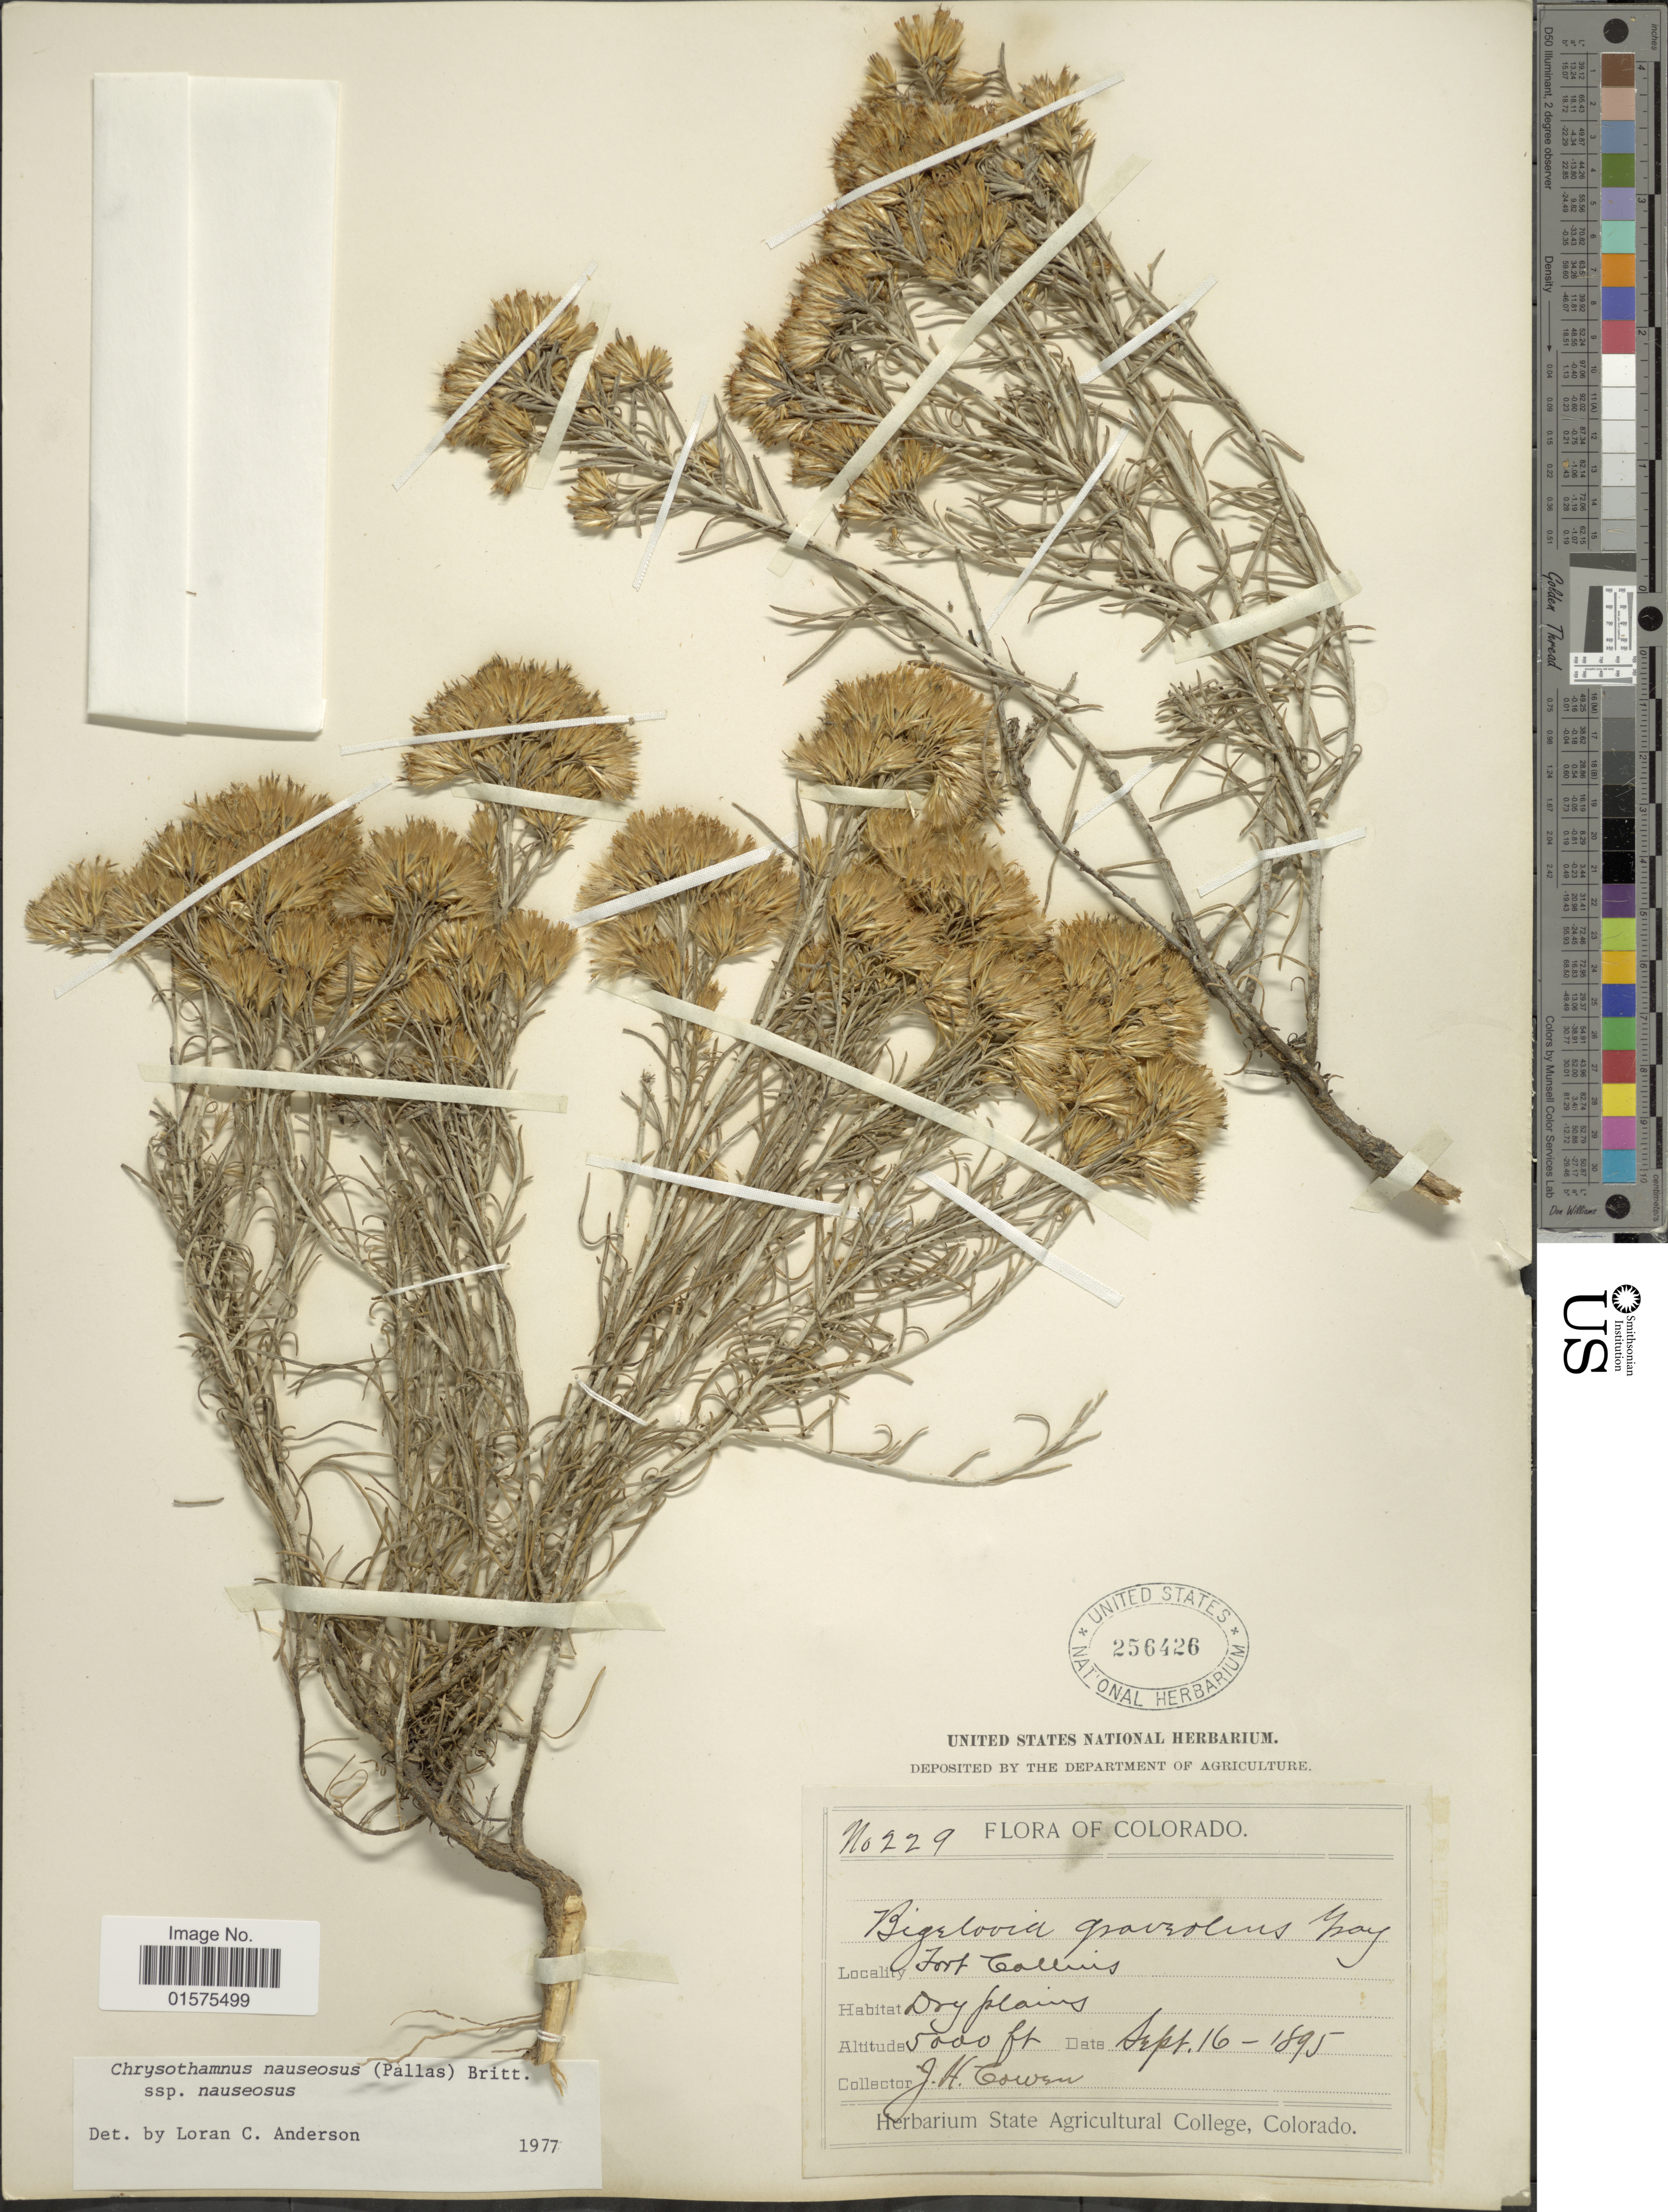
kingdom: Plantae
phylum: Tracheophyta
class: Magnoliopsida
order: Asterales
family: Asteraceae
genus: Ericameria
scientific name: Ericameria nauseosa var. nauseosa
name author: (Pall. ex Pursh) G.L. Nesom & G.I. Baird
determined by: Urbatsch, Lowell E., Curator (LSU), Louisiana State University (UNITED STATES)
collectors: J. H. Cowen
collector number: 229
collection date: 1895-09-16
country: United States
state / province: Colorado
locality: Fort Collins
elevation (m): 1524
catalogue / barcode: US 256426